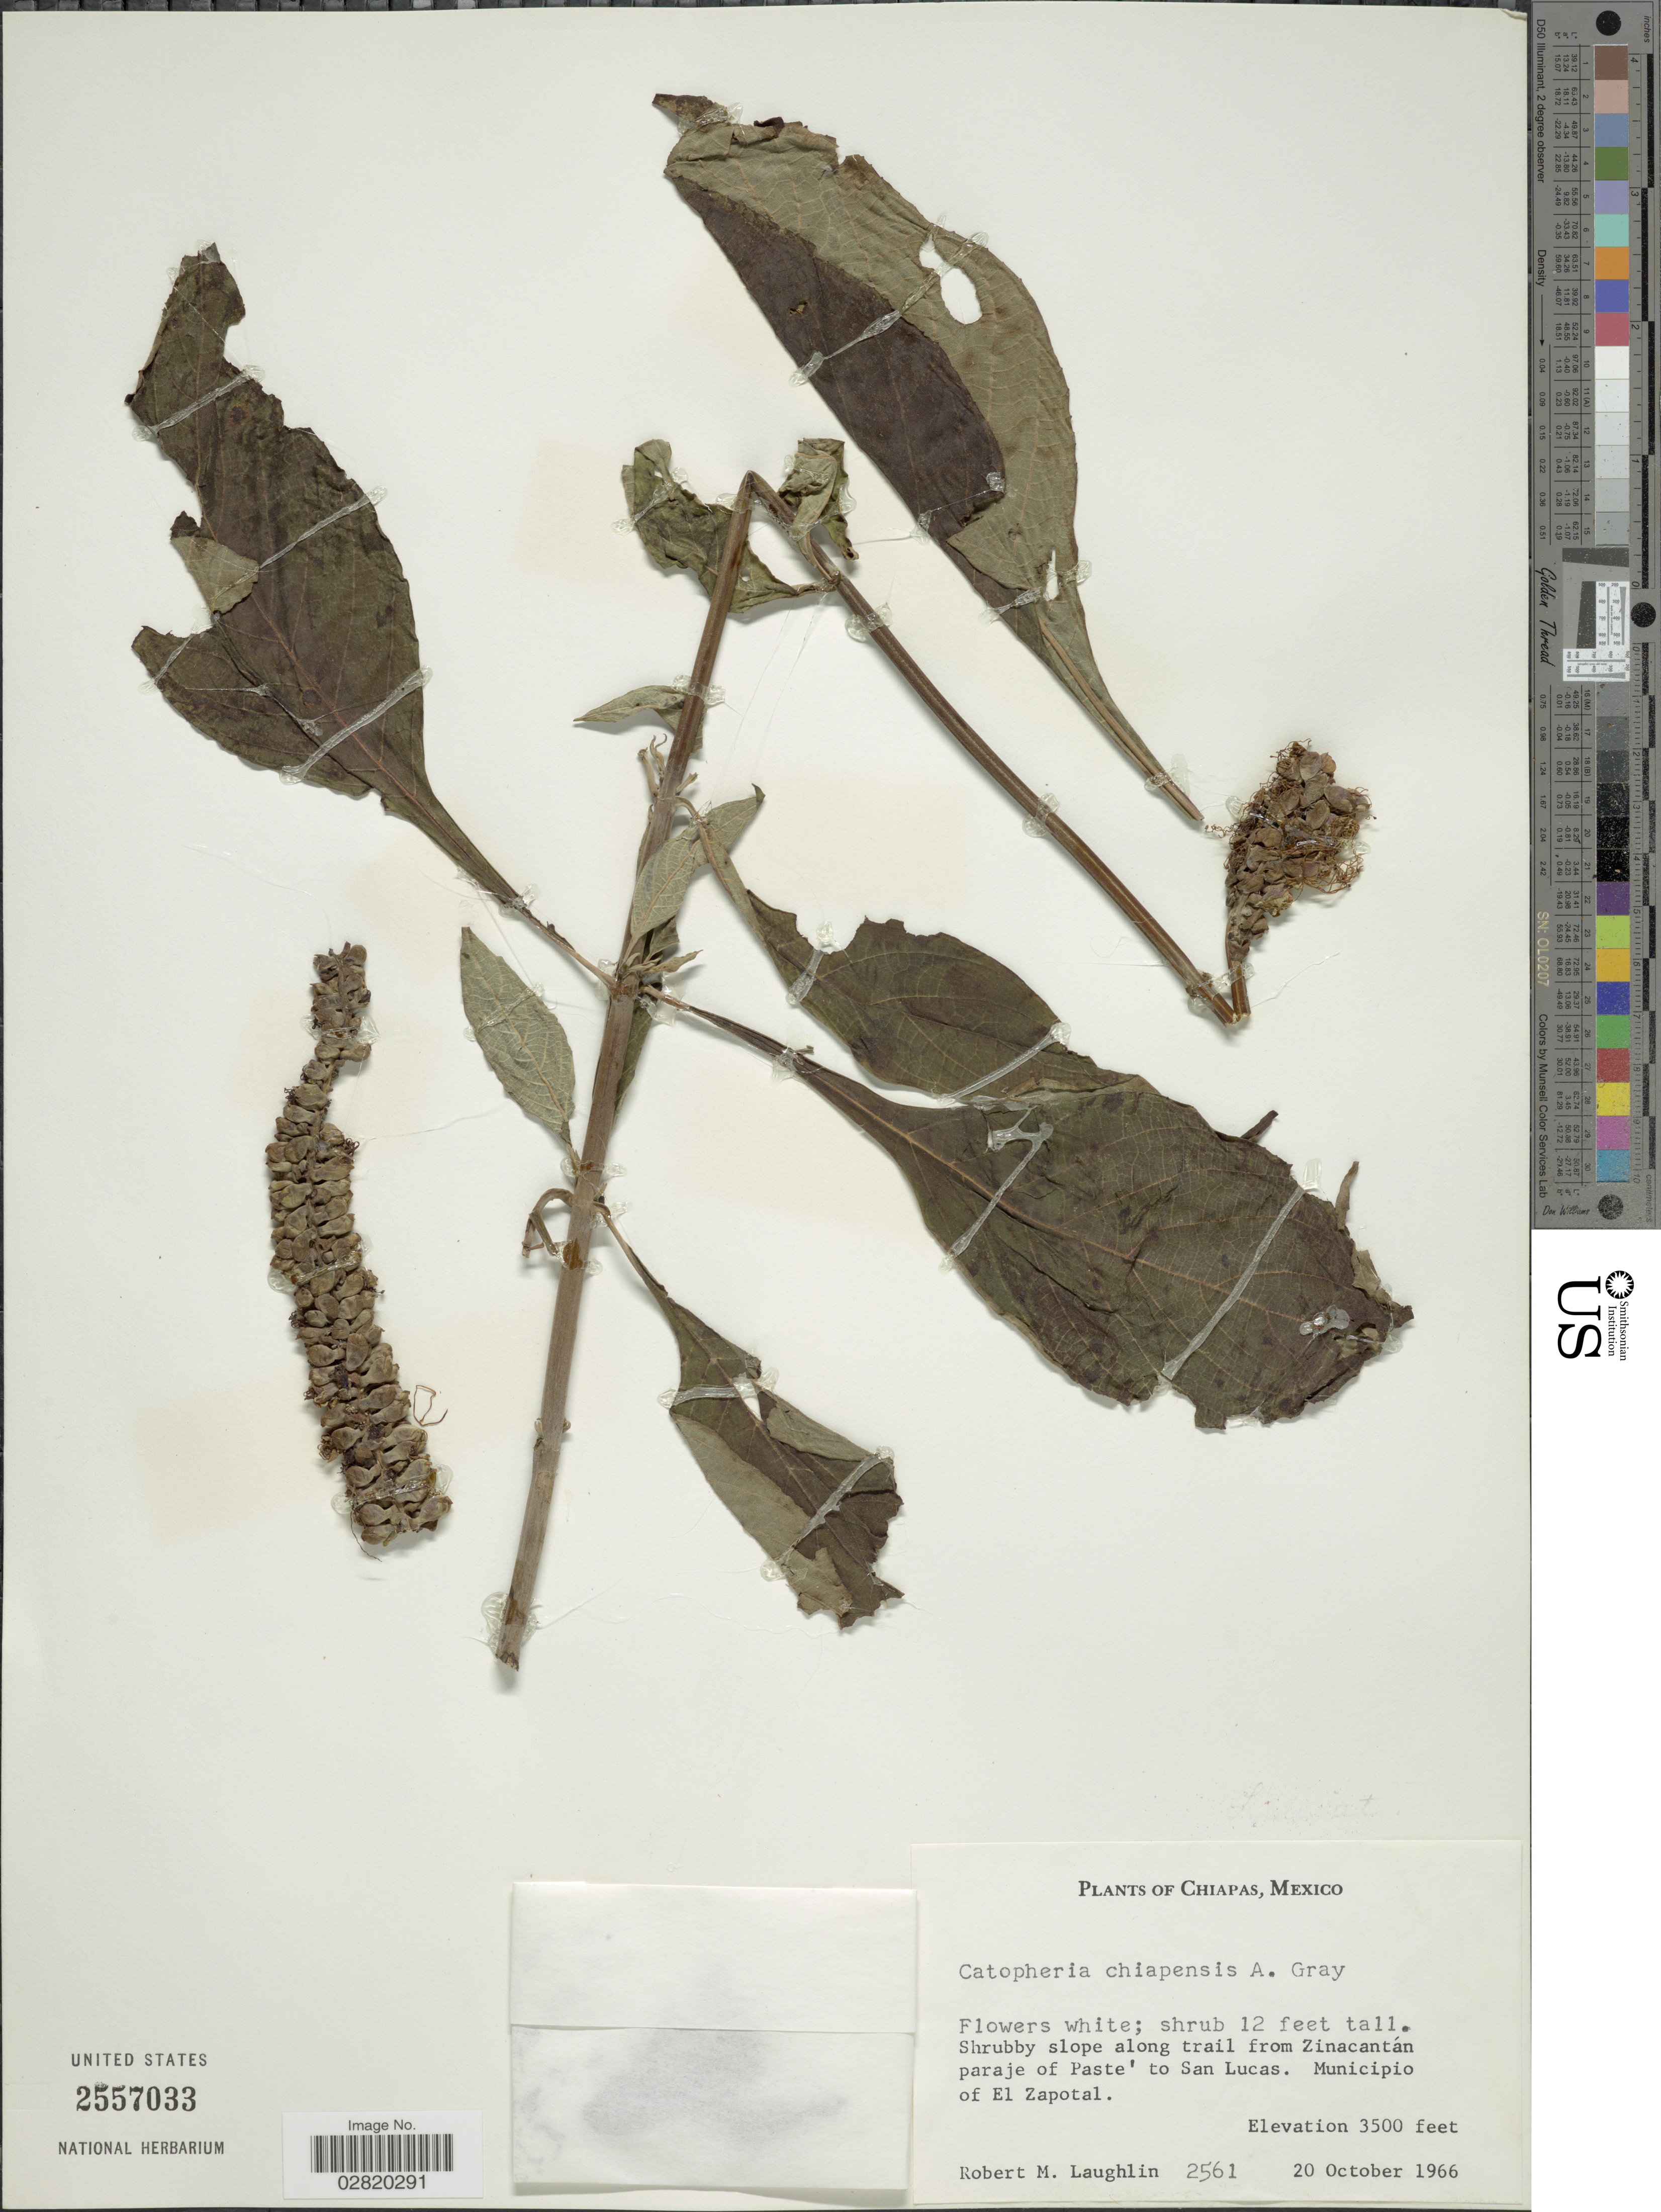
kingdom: Plantae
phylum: Tracheophyta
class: Magnoliopsida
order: Lamiales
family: Lamiaceae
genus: Catoferia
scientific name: Catoferia chiapensis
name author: A. Gray ex Benth.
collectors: R. M. Laughlin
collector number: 2561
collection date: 1966-10-20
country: Mexico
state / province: Chiapas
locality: Along trail from Zinacantán paraje of Paste' to San Lucas. Municipio of El Zapotal.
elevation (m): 1067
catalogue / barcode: US 2557033